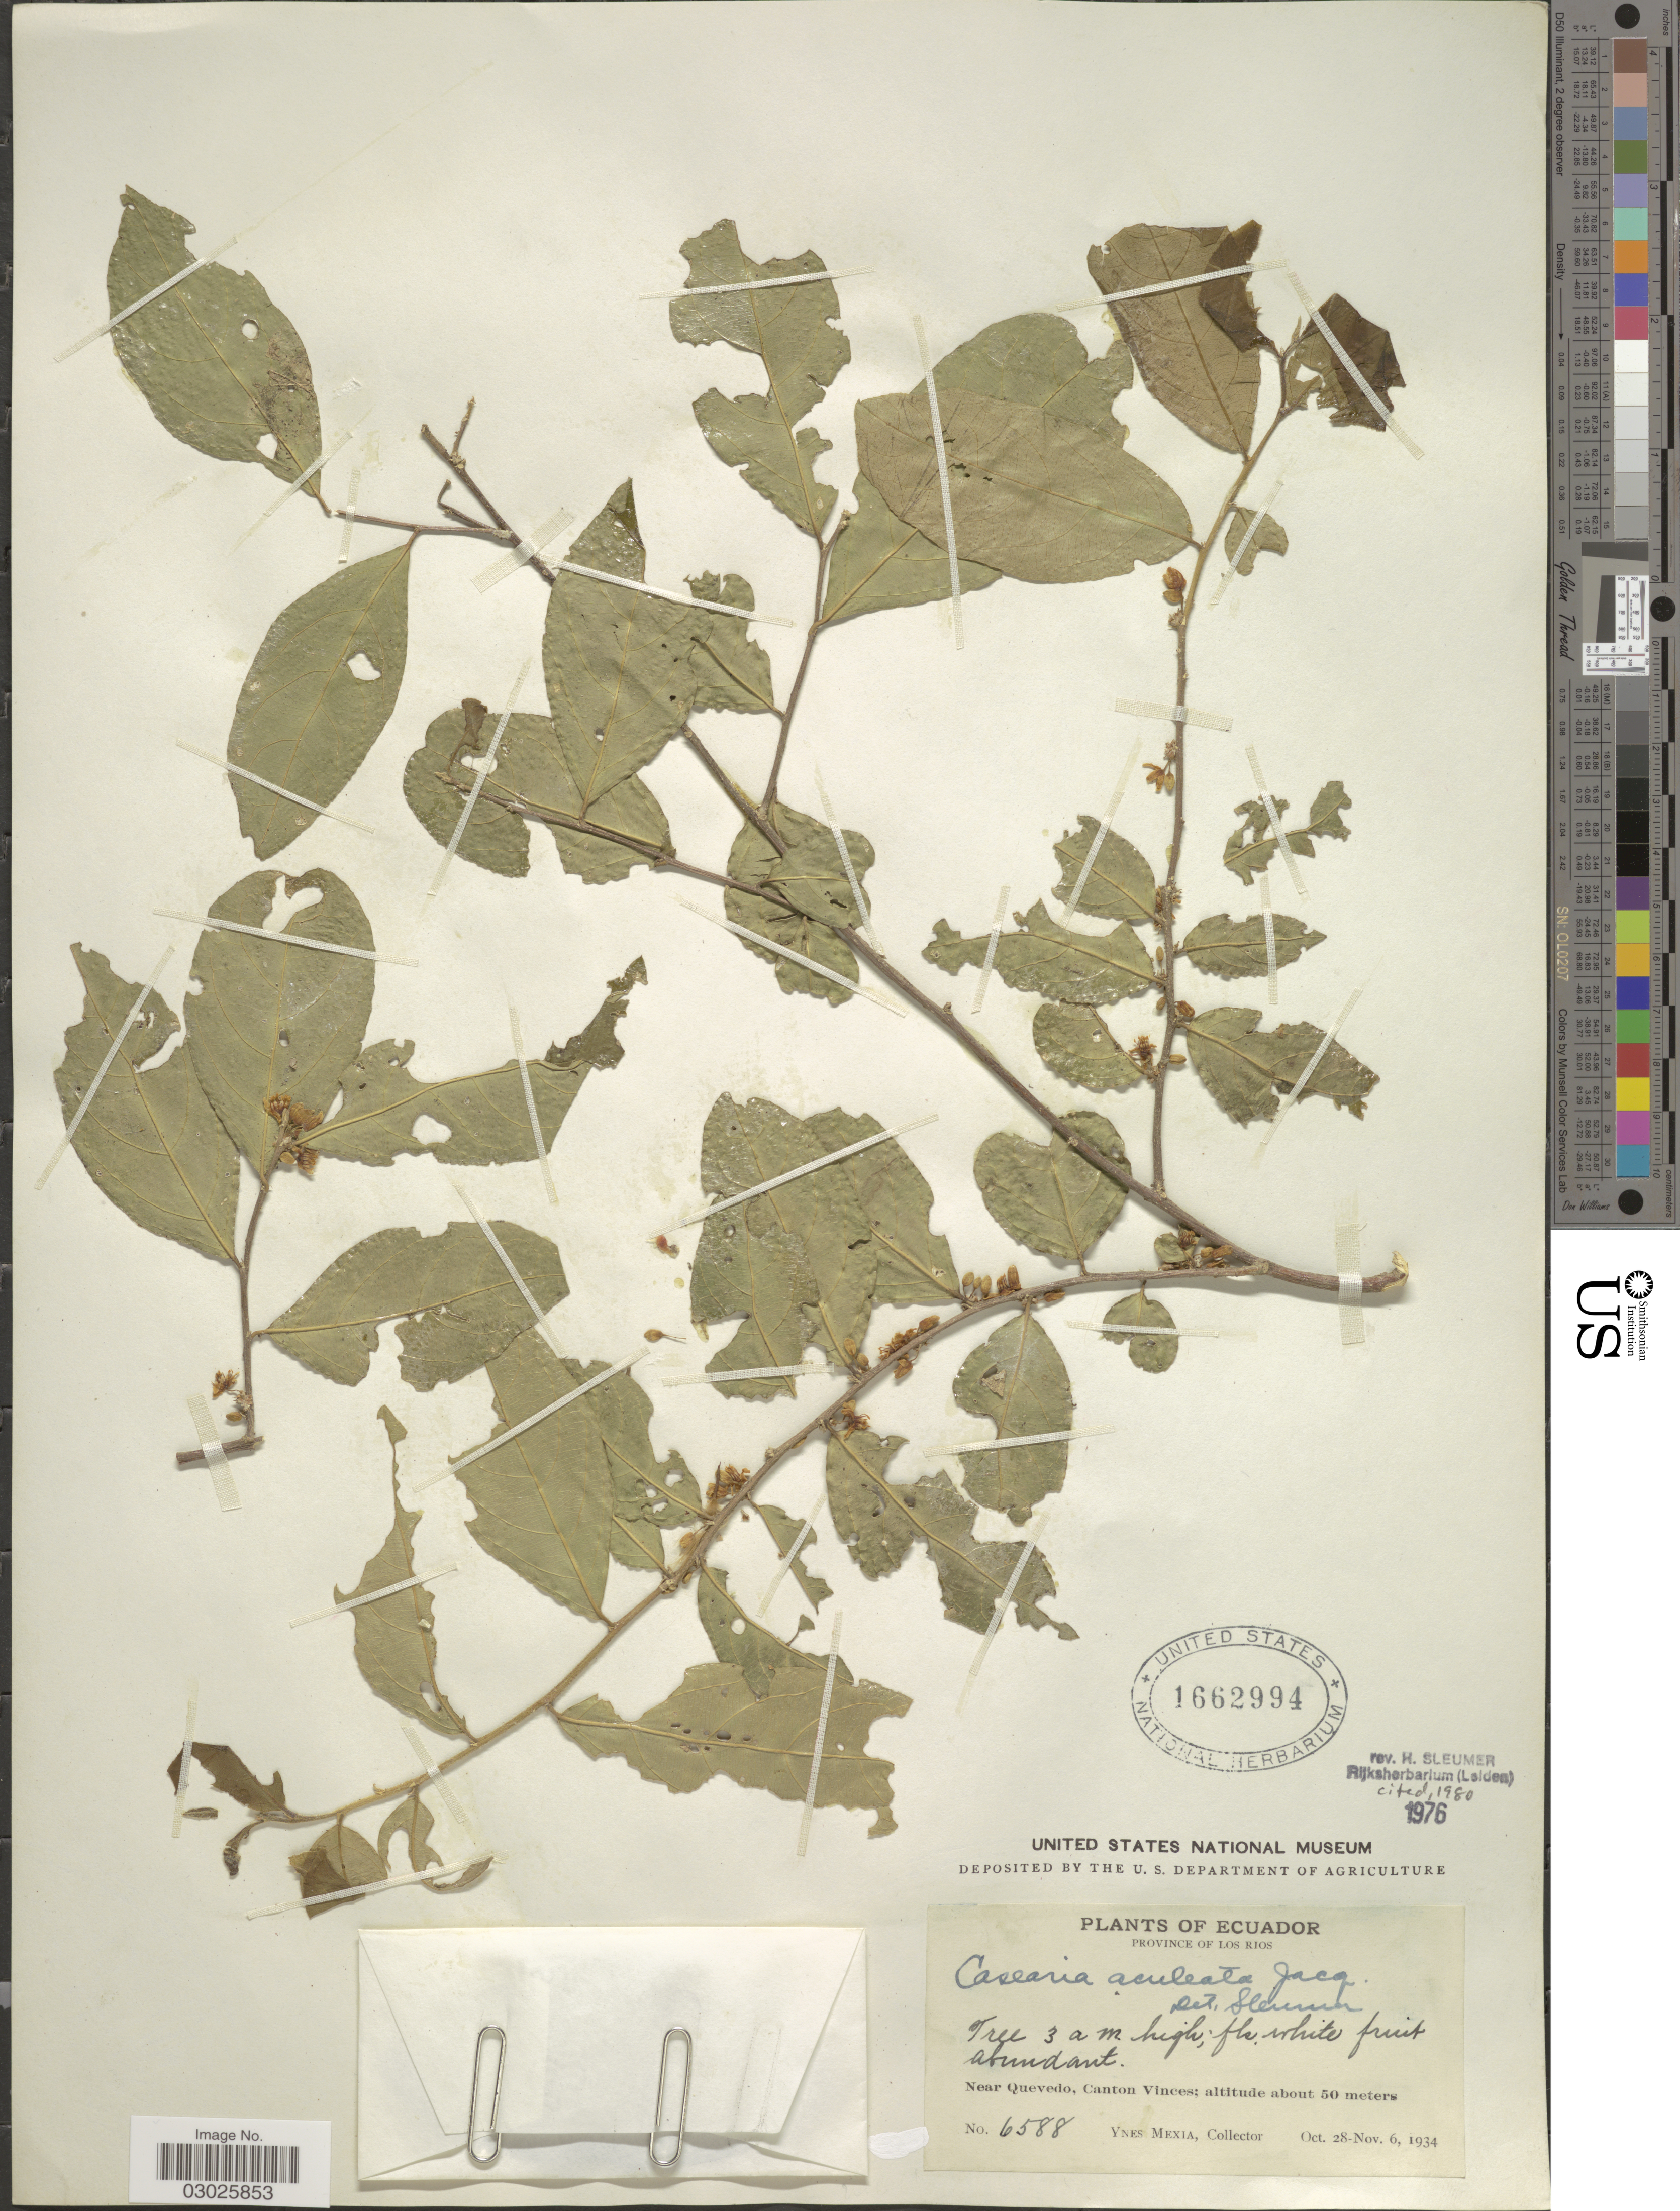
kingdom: Plantae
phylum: Tracheophyta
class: Magnoliopsida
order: Malpighiales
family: Salicaceae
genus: Casearia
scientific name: Casearia aculeata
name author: Jacq.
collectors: Y. Mexia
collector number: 6588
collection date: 1934-10-28/1934-11-06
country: Ecuador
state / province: Los Ríos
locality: Near Quevedo, Canton Vinces.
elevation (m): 50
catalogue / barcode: US 1662994